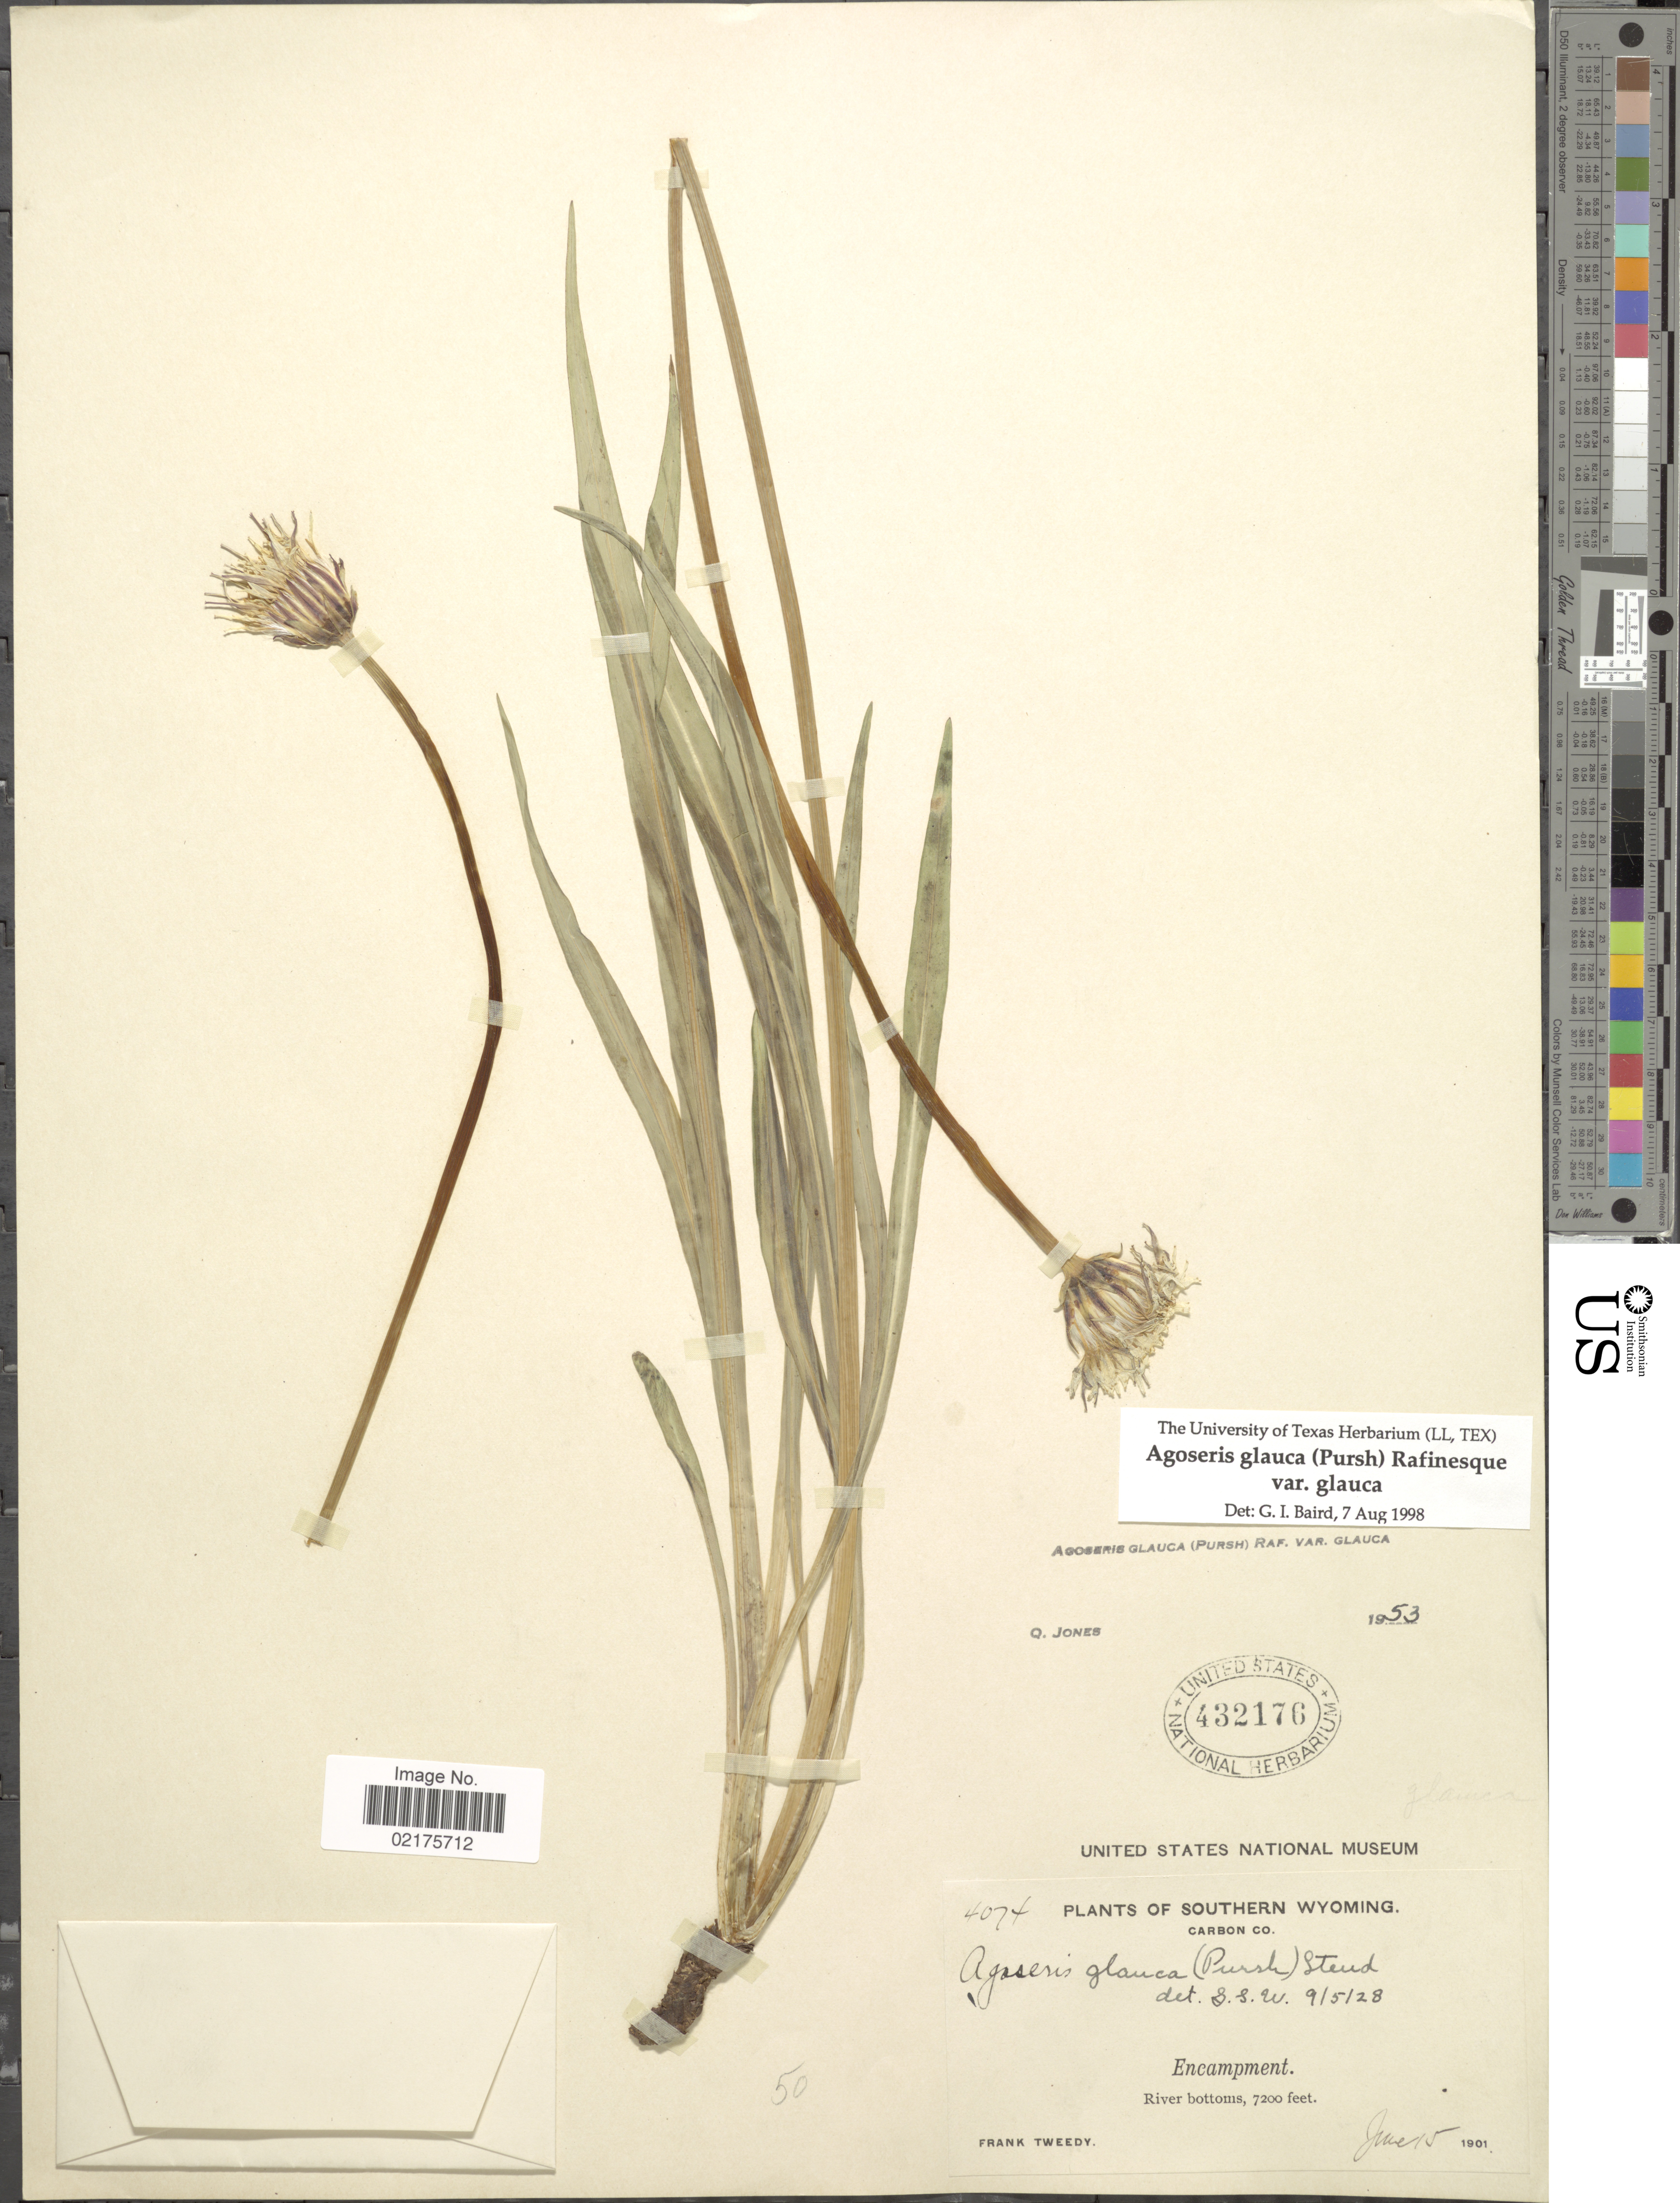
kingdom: Plantae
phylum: Tracheophyta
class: Magnoliopsida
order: Asterales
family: Asteraceae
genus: Agoseris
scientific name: Agoseris glauca var. glauca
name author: (Pursh) Raf.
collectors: F. Tweedy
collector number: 4074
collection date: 1901-06-15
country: United States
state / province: Wyoming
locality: Southern Wyoming, Carbon Co., Encampment, River bottoms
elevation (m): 2195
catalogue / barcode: US 432176